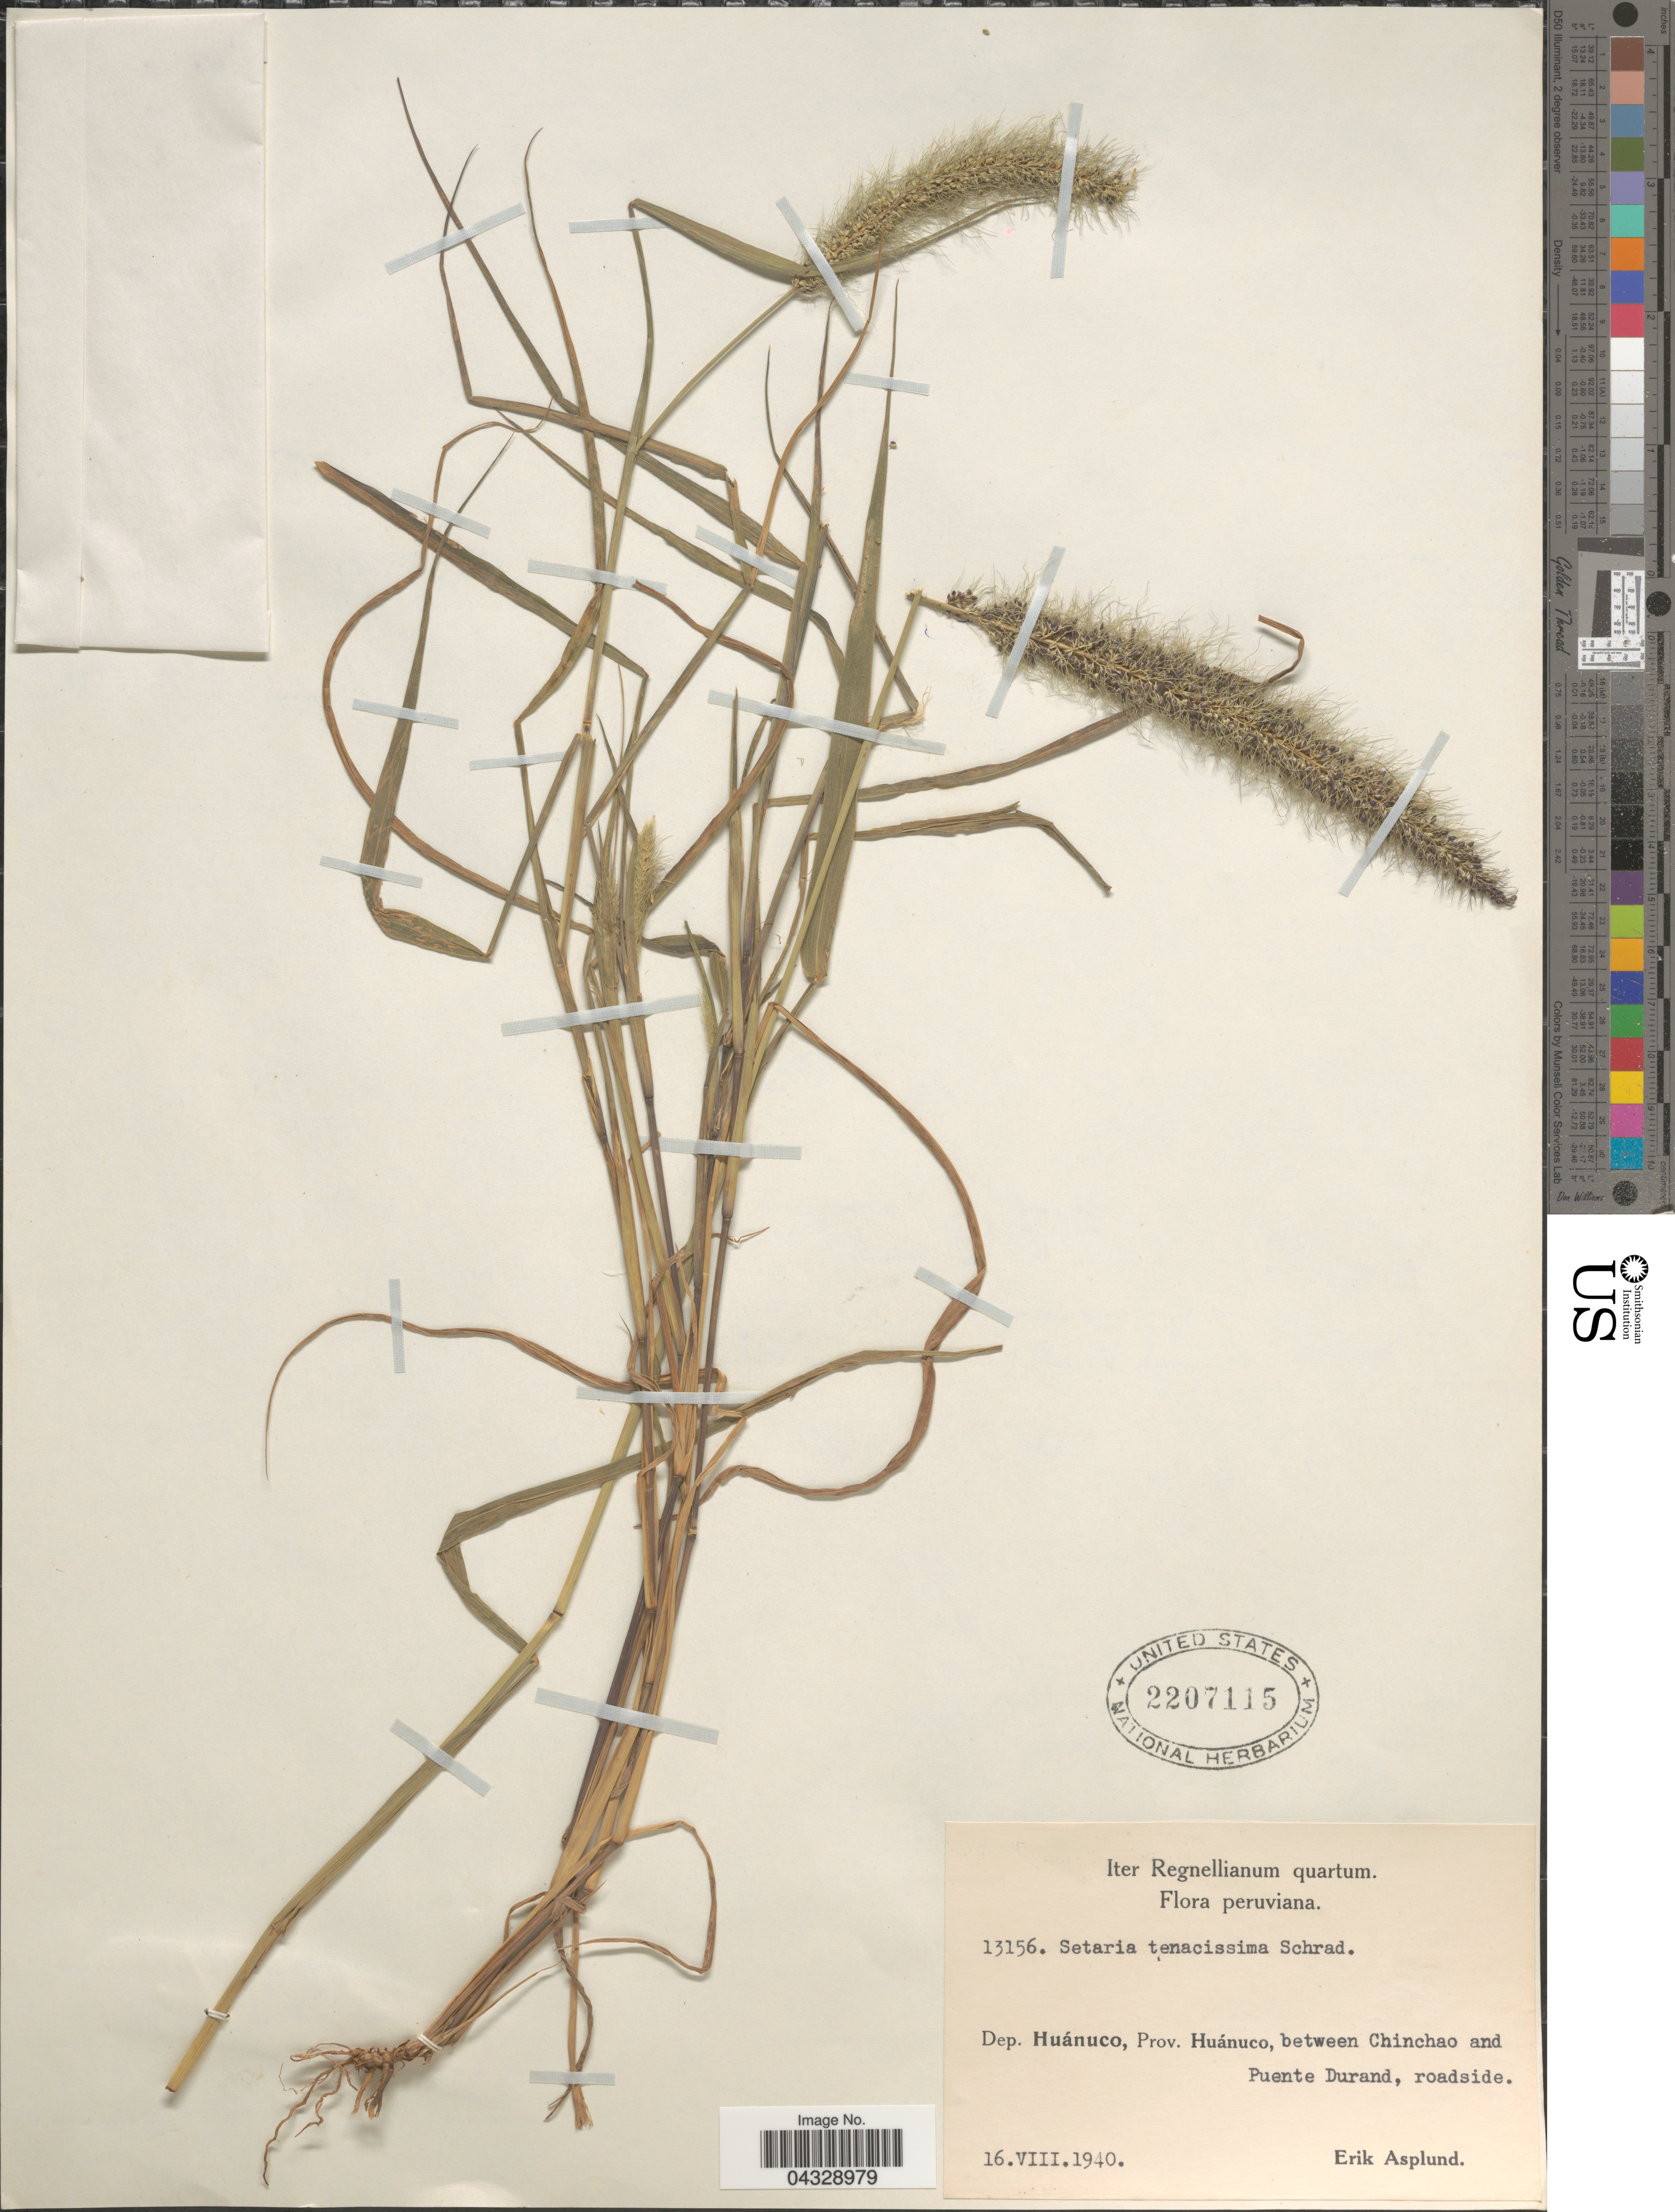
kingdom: Plantae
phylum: Tracheophyta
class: Liliopsida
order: Poales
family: Poaceae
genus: Setaria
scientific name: Setaria tenacissima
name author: Schrad. ex Schult.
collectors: E. Asplund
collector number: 13156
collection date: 1940-08-16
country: Peru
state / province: Huánuco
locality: Iter Regnellianum quartum. Dep. Huánuco, between Chinchao and Puente Durand.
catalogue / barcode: US 2207115